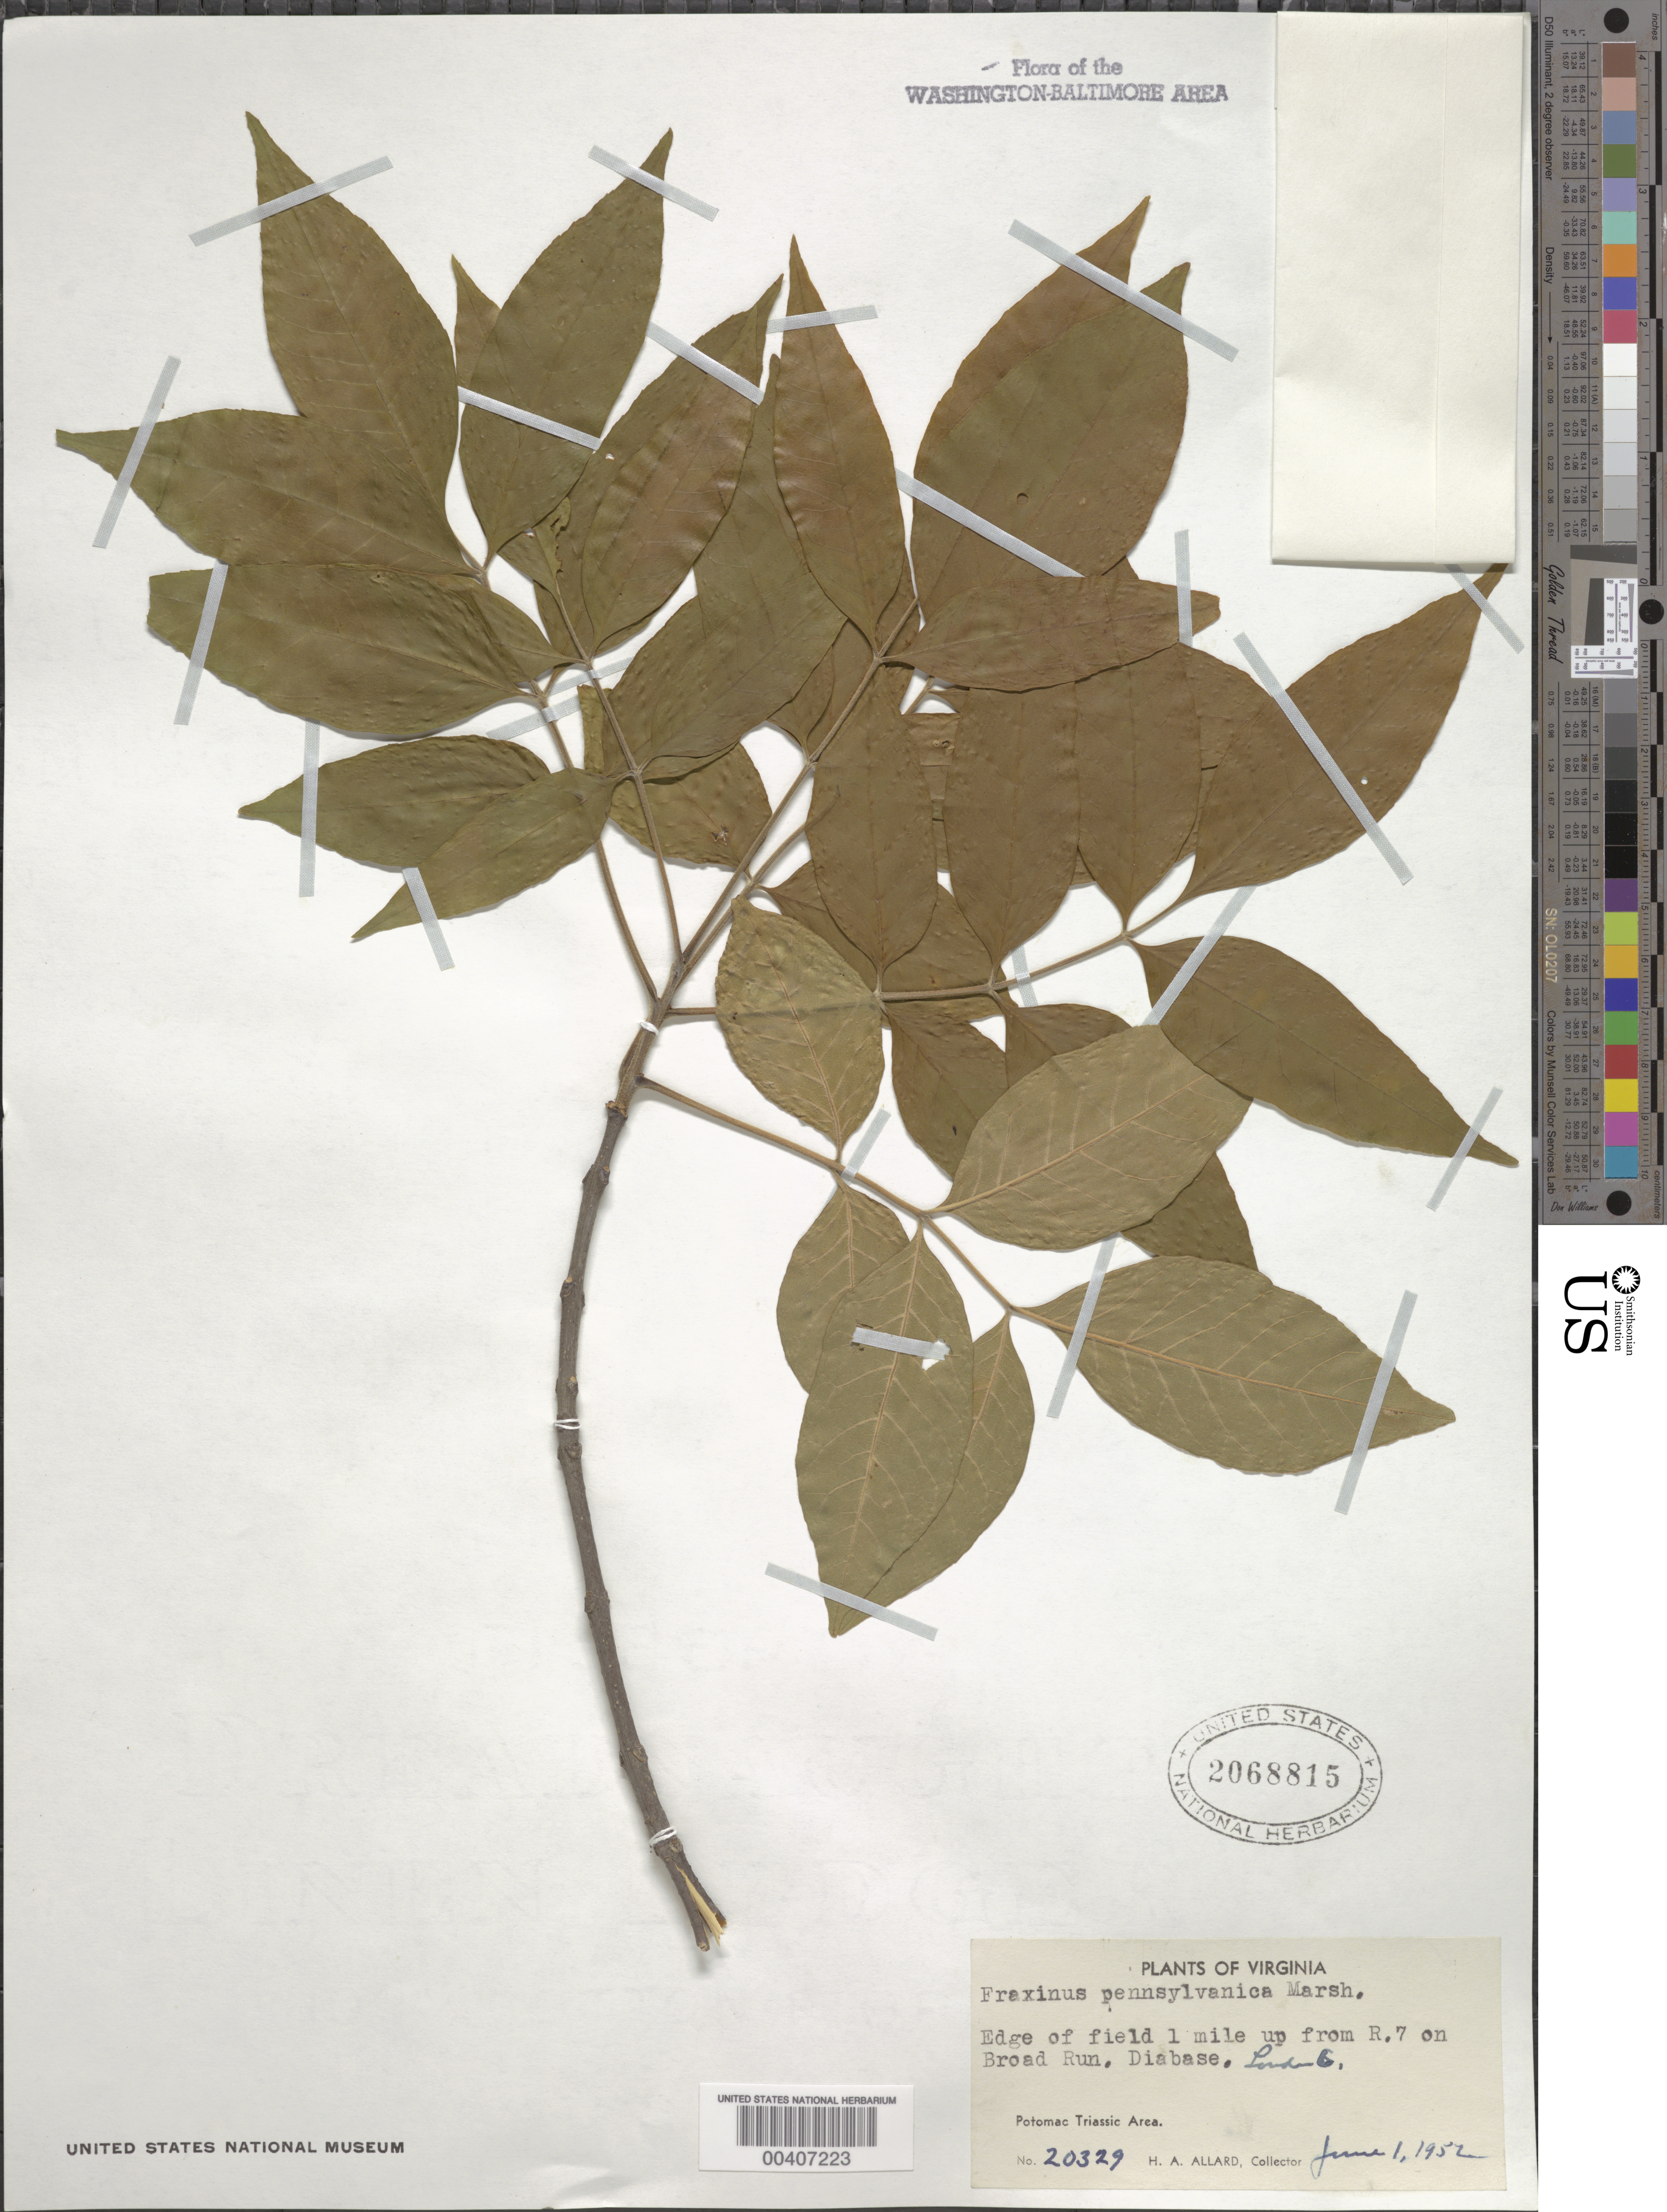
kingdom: Plantae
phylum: Tracheophyta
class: Magnoliopsida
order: Lamiales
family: Oleaceae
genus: Fraxinus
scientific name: Fraxinus pennsylvanica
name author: Marshall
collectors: H. A. Allard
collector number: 20329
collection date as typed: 01 Jun 1952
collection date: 1952-06-01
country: United States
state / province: Virginia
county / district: Loudoun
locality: Broad Run near Route 7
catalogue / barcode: US 2068815